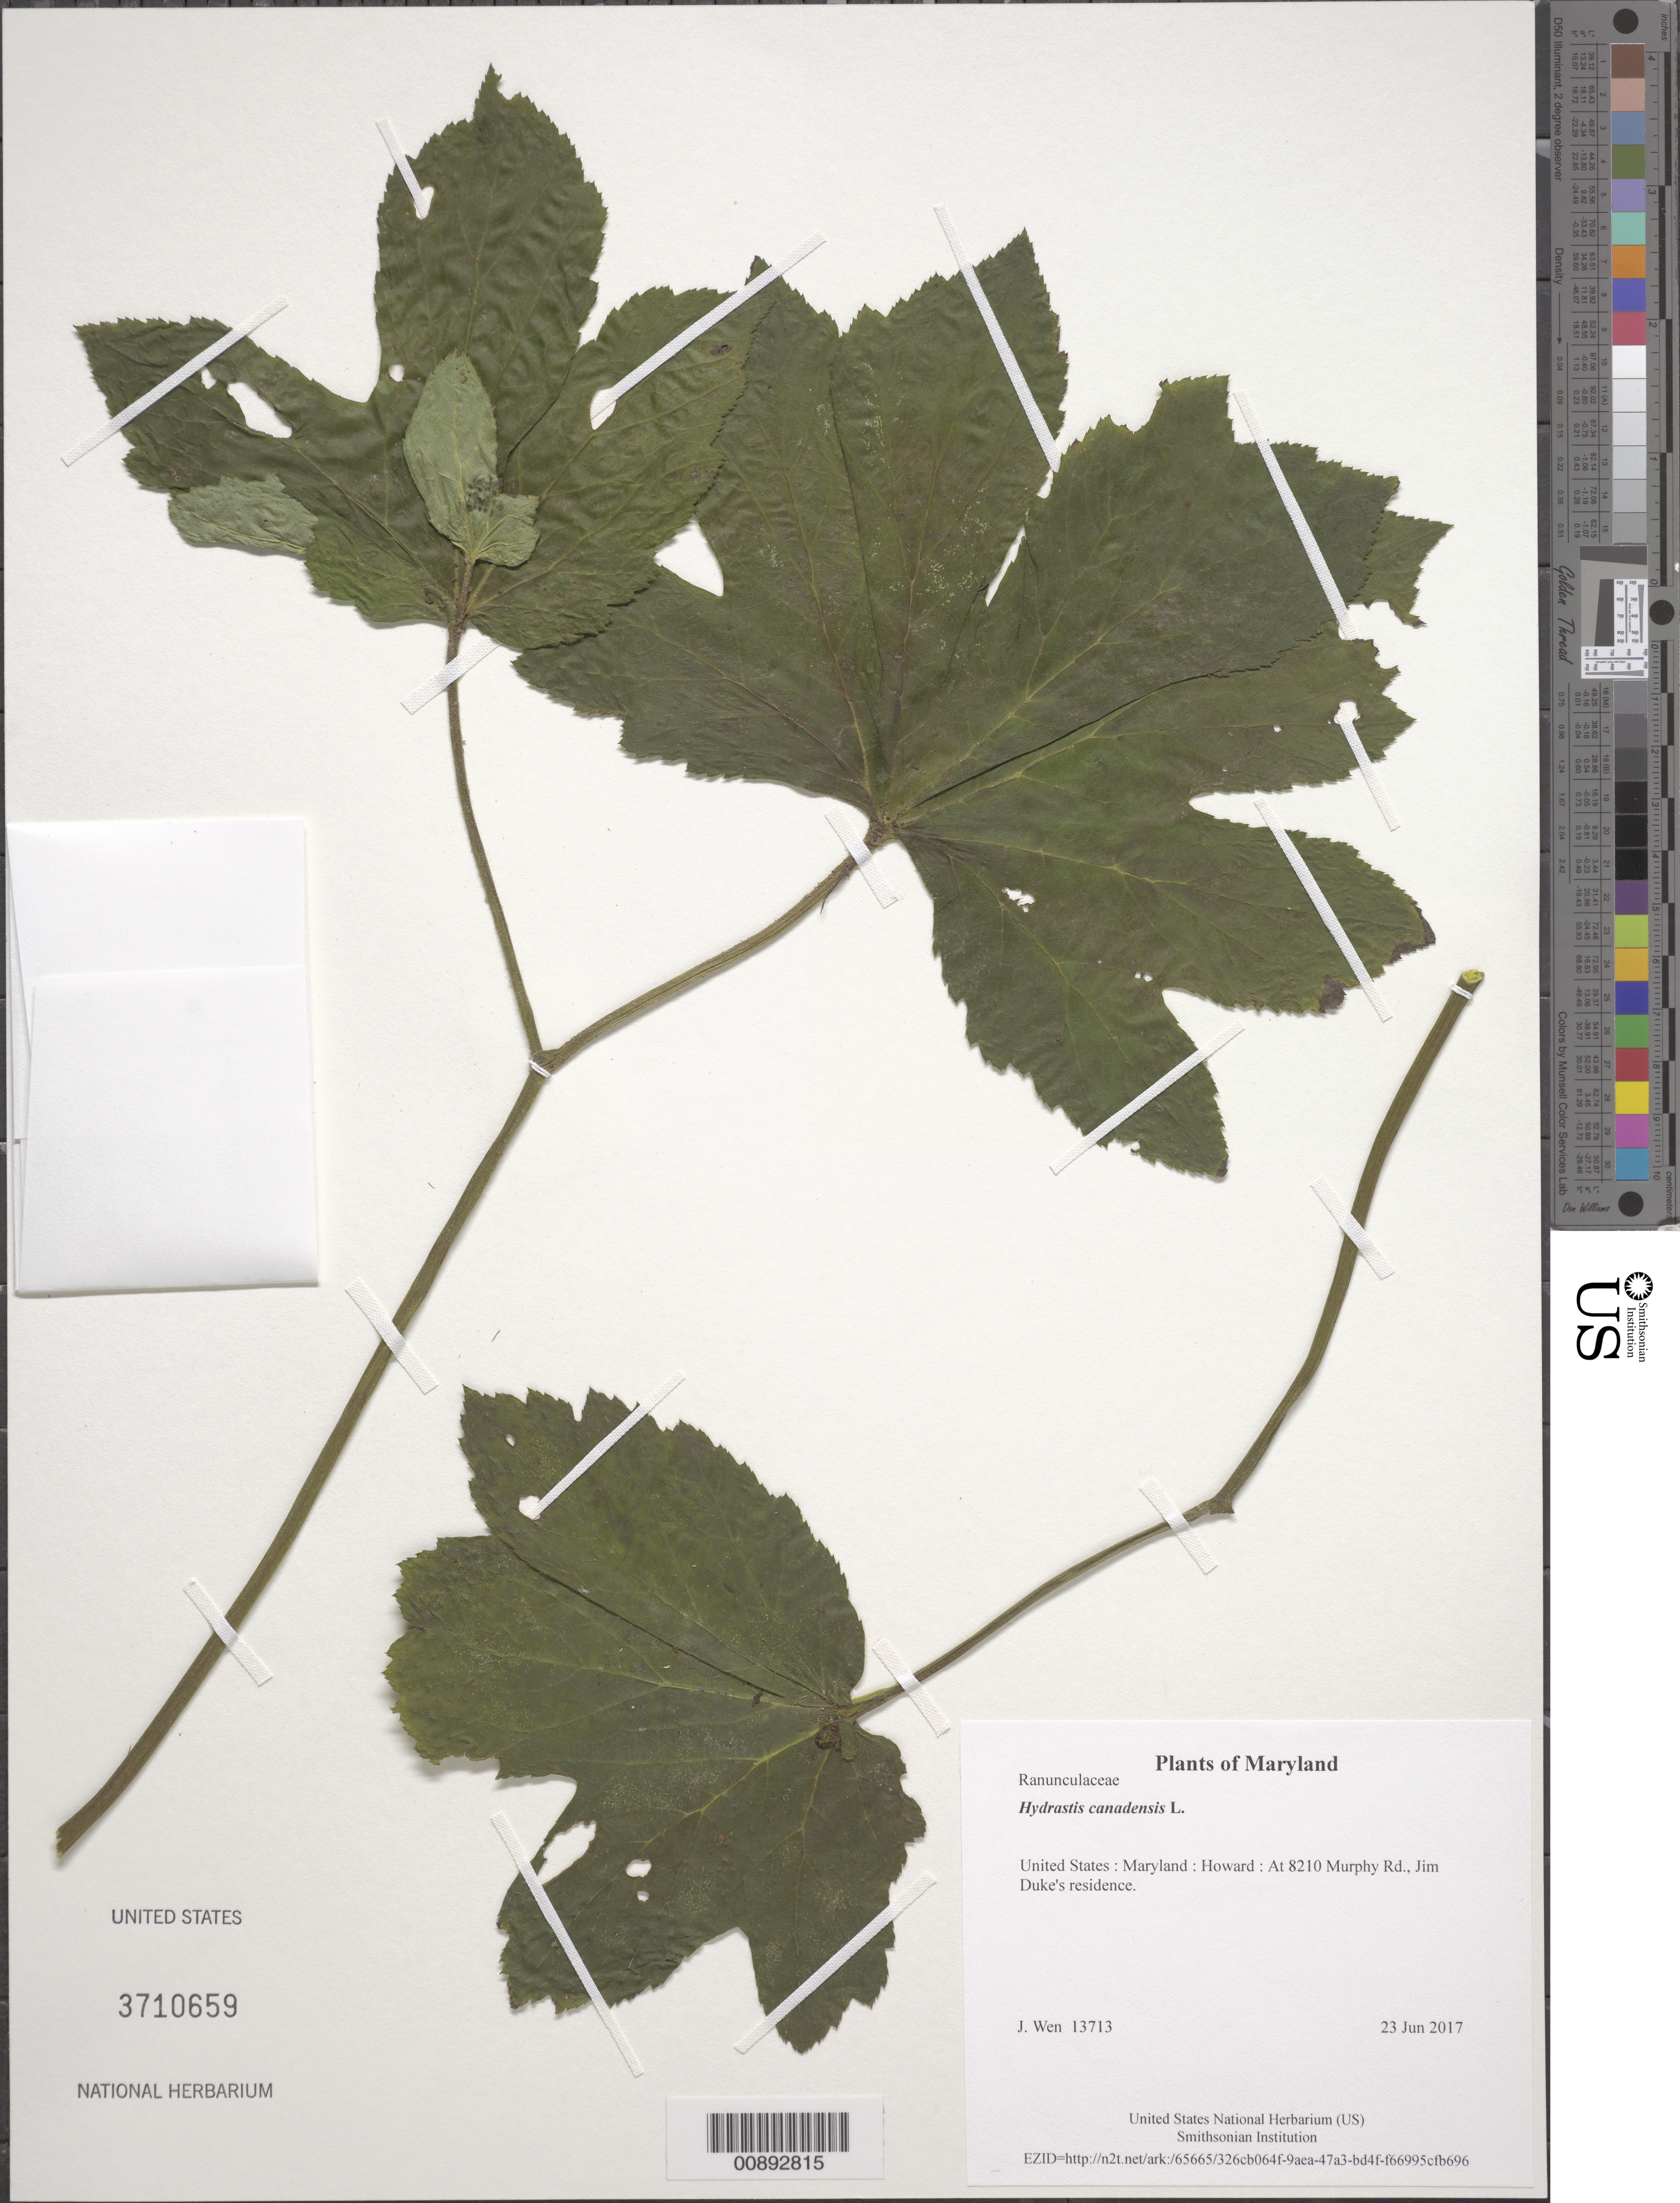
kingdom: Plantae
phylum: Tracheophyta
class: Magnoliopsida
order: Ranunculales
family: Ranunculaceae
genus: Hydrastis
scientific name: Hydrastis canadensis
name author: L.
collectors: J. Wen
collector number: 13713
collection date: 2017-06-23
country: United States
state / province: Maryland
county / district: Howard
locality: At 8210 Murphy Rd., Jim Duke's residence.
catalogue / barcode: US 3710659